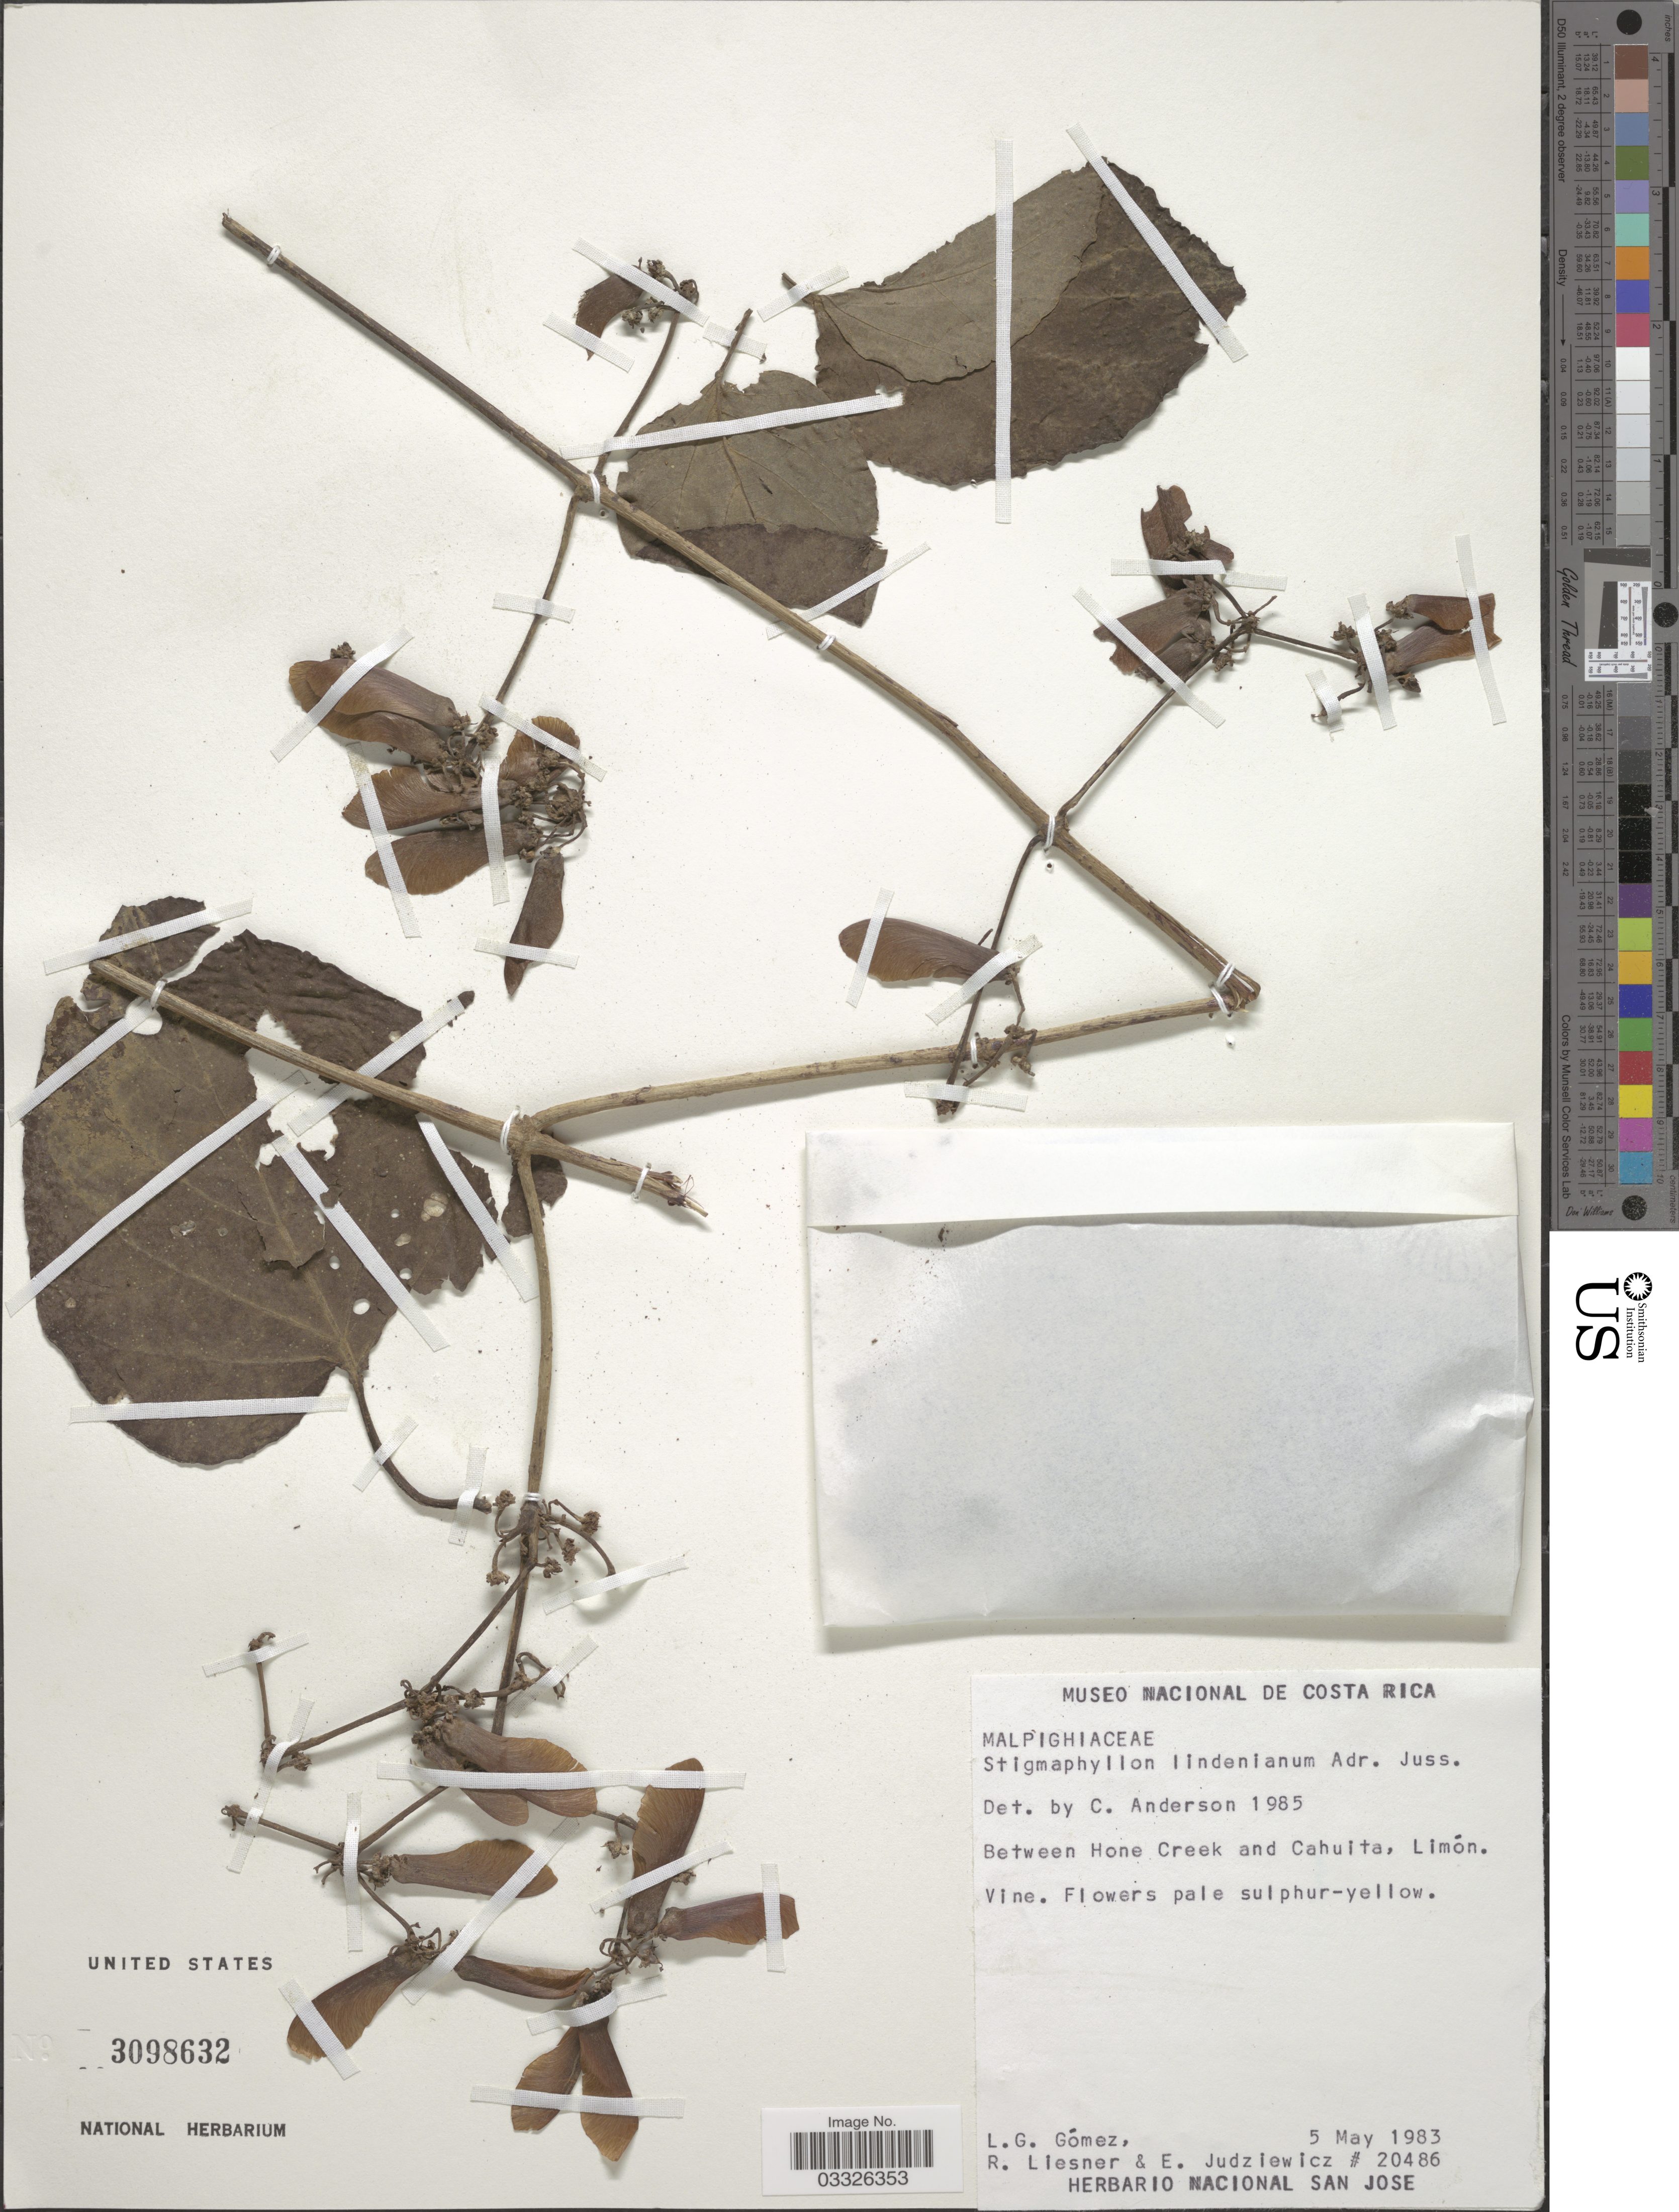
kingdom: Plantae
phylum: Tracheophyta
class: Magnoliopsida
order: Malpighiales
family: Malpighiaceae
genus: Stigmaphyllon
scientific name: Stigmaphyllon lindenianum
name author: A. Juss.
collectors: L. Gomez, R. L. Liesner & E. Judziewicz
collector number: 20486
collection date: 1983-05-05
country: Costa Rica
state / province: Limón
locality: Between Hone Creek and Cahuita.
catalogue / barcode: US 3098632